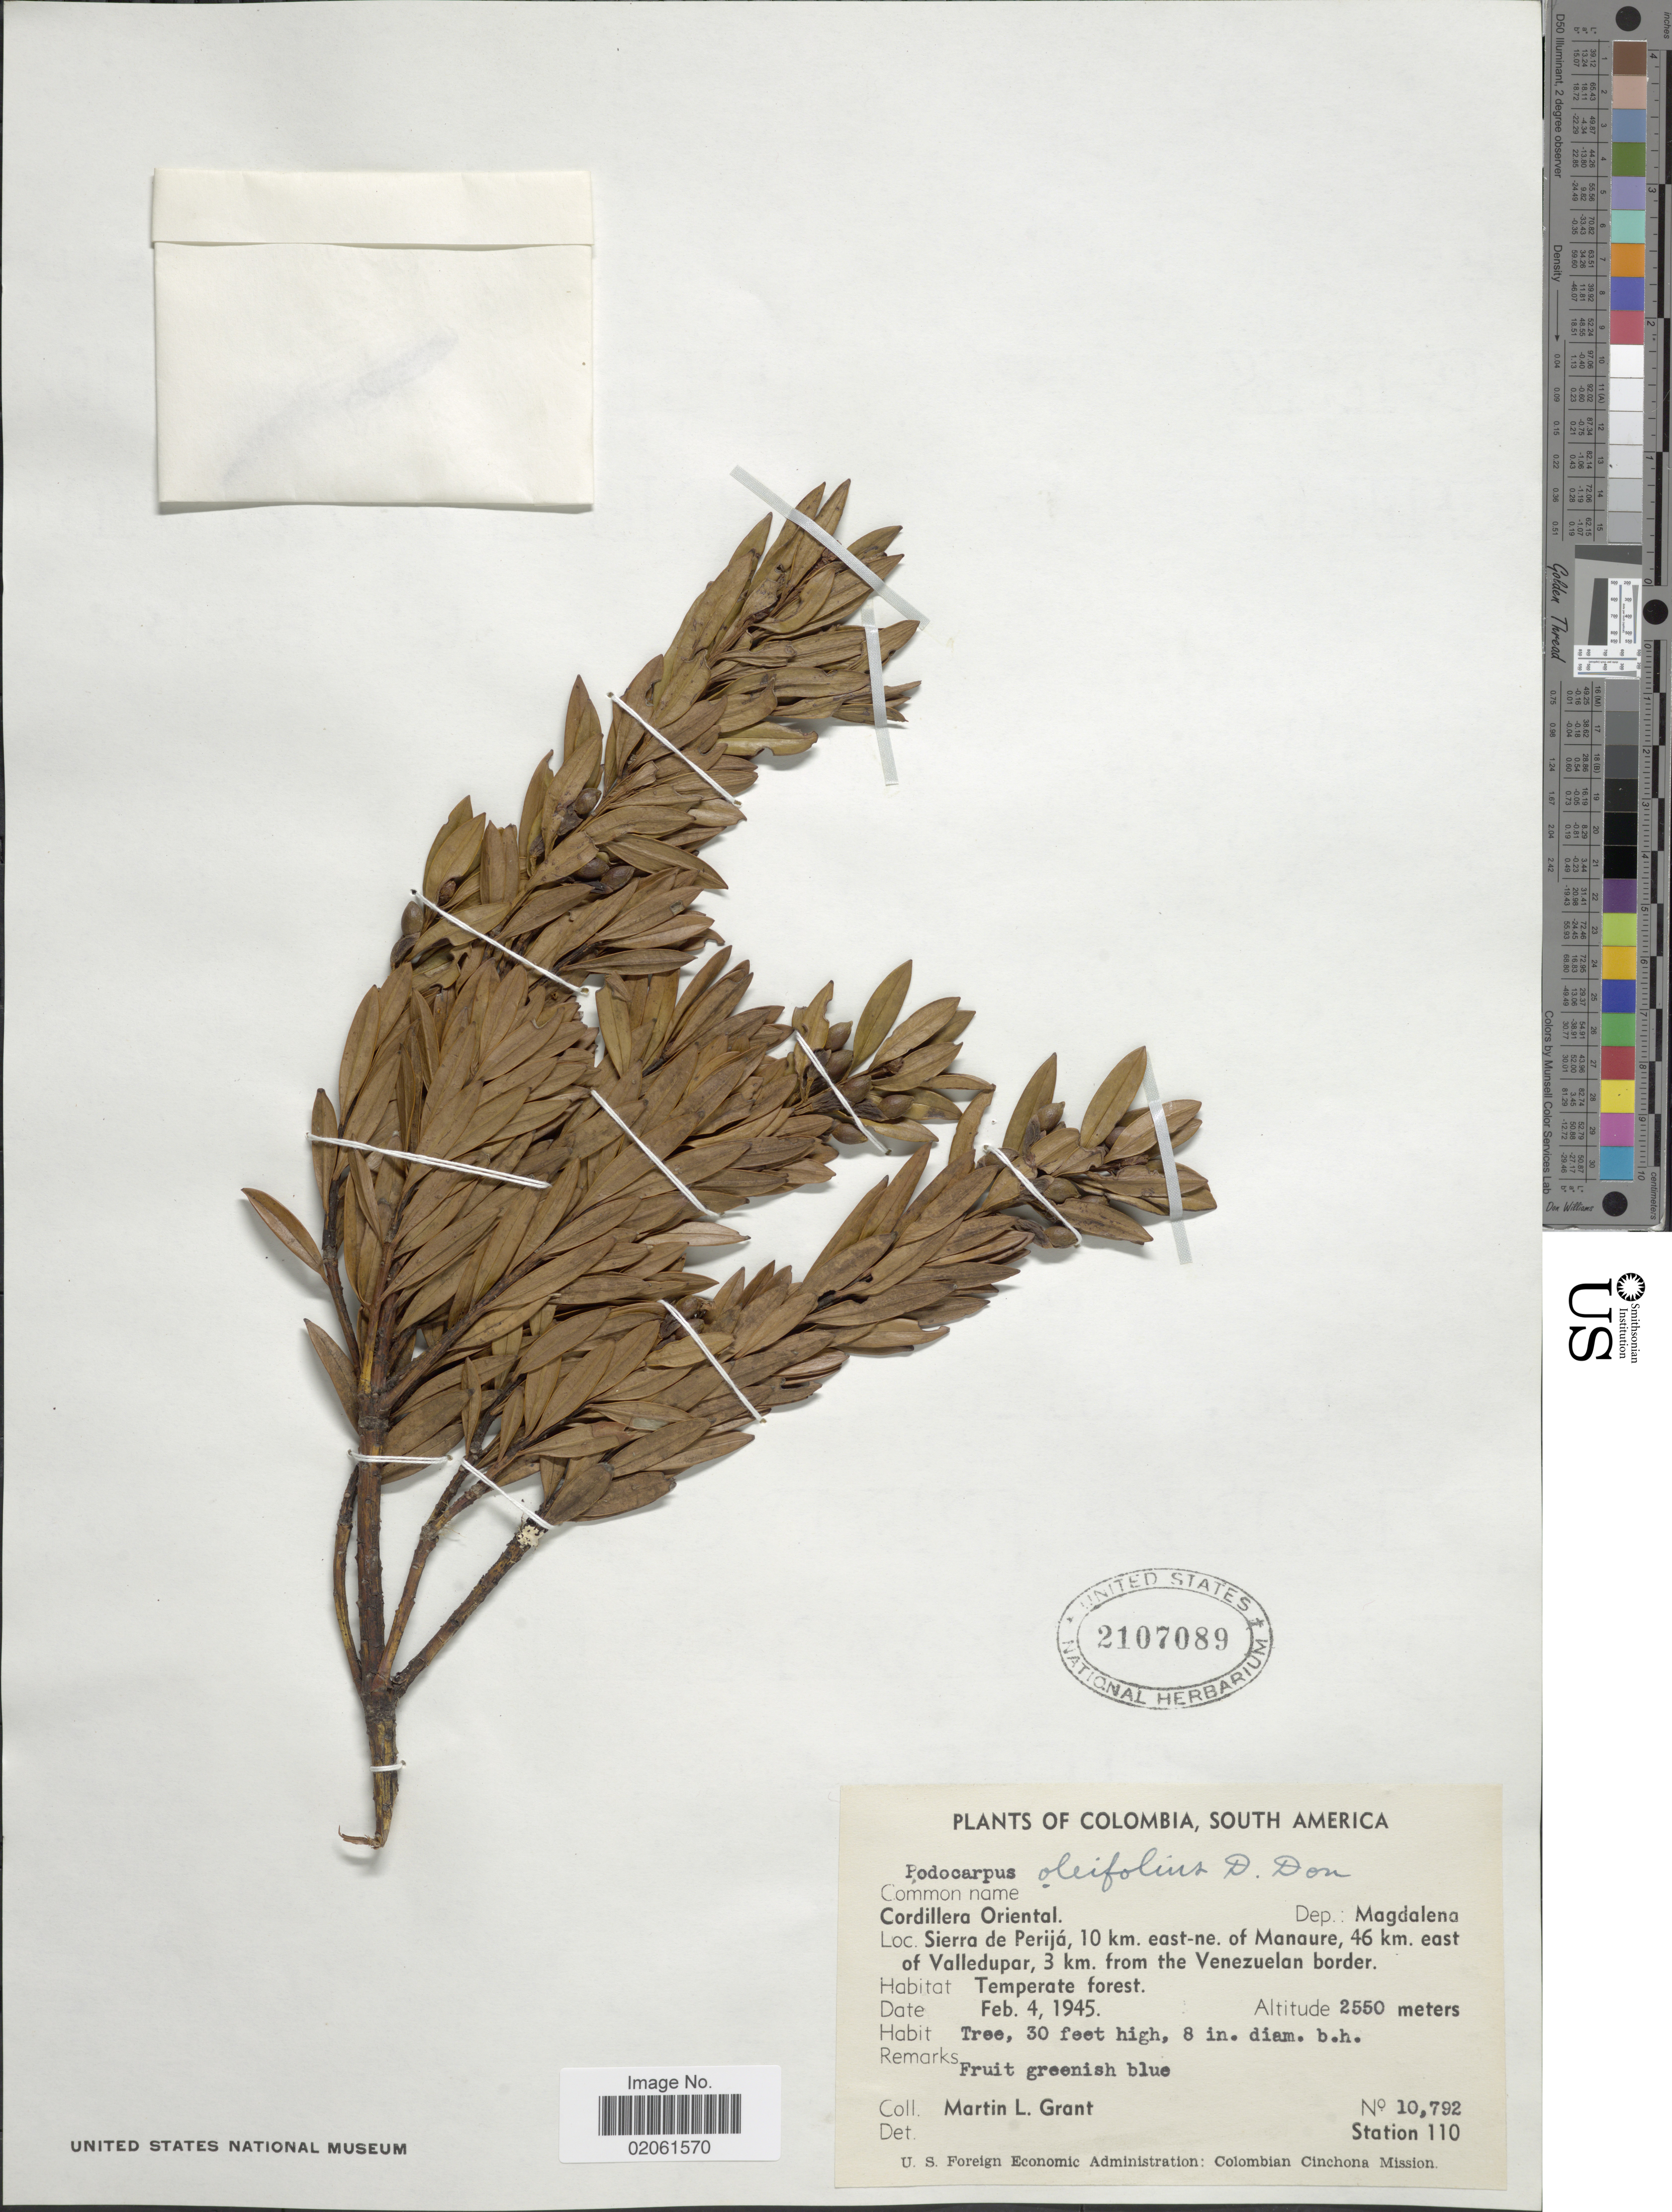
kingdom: Plantae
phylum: Tracheophyta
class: Pinopsida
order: Pinales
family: Podocarpaceae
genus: Podocarpus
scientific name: Podocarpus oleifolius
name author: D. Don ex Lamb.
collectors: M. L. Grant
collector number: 10792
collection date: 1945-02-04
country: Colombia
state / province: Magdalena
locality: Colombia, South America. Cordillera Oriental, Dep.: Magdalena. Sierra de Perija, 10 km. east-ne of Manaure, 46 east of Valledupar, 3 km. from the Venezuelan border. Station 110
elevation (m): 2550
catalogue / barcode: US 2107089